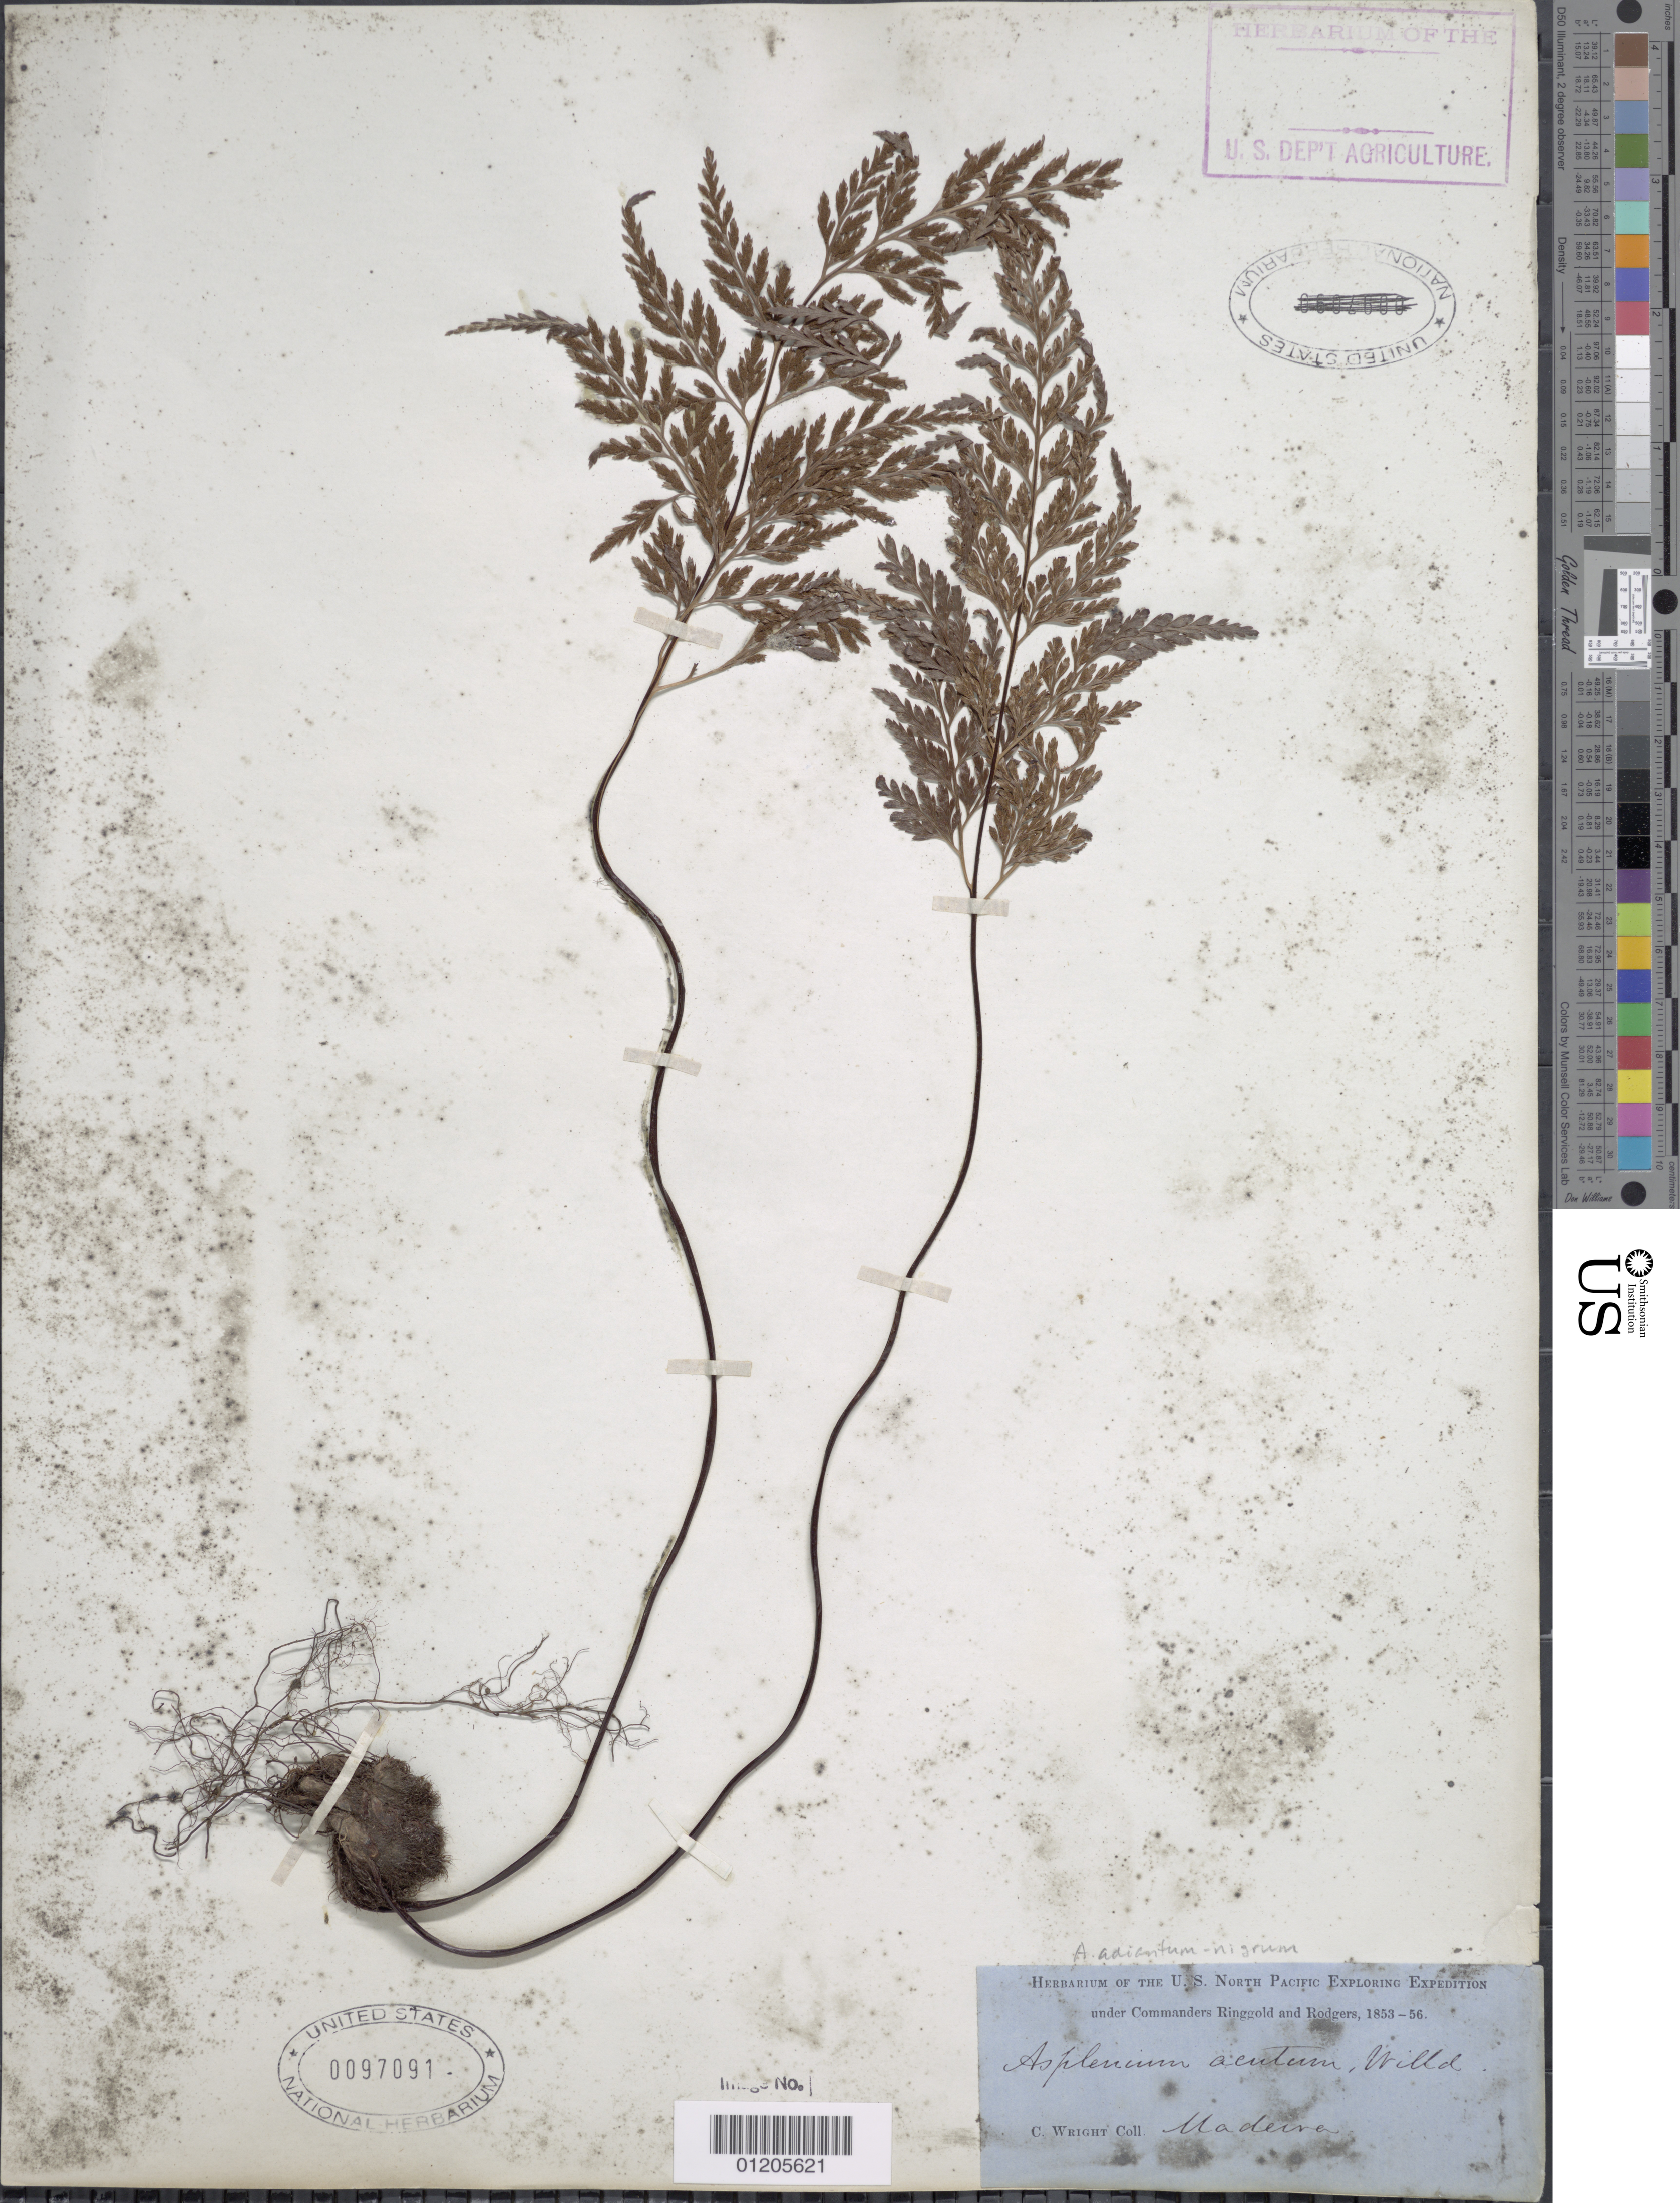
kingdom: Plantae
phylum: Tracheophyta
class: Polypodiopsida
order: Polypodiales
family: Aspleniaceae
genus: Asplenium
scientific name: Asplenium adiantum-nigrum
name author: L.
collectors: C. Wright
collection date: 1853/1856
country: Portugal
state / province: Madeira (Aut. Reg.)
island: Madeira Is.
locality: Madeira.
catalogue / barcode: US 97091